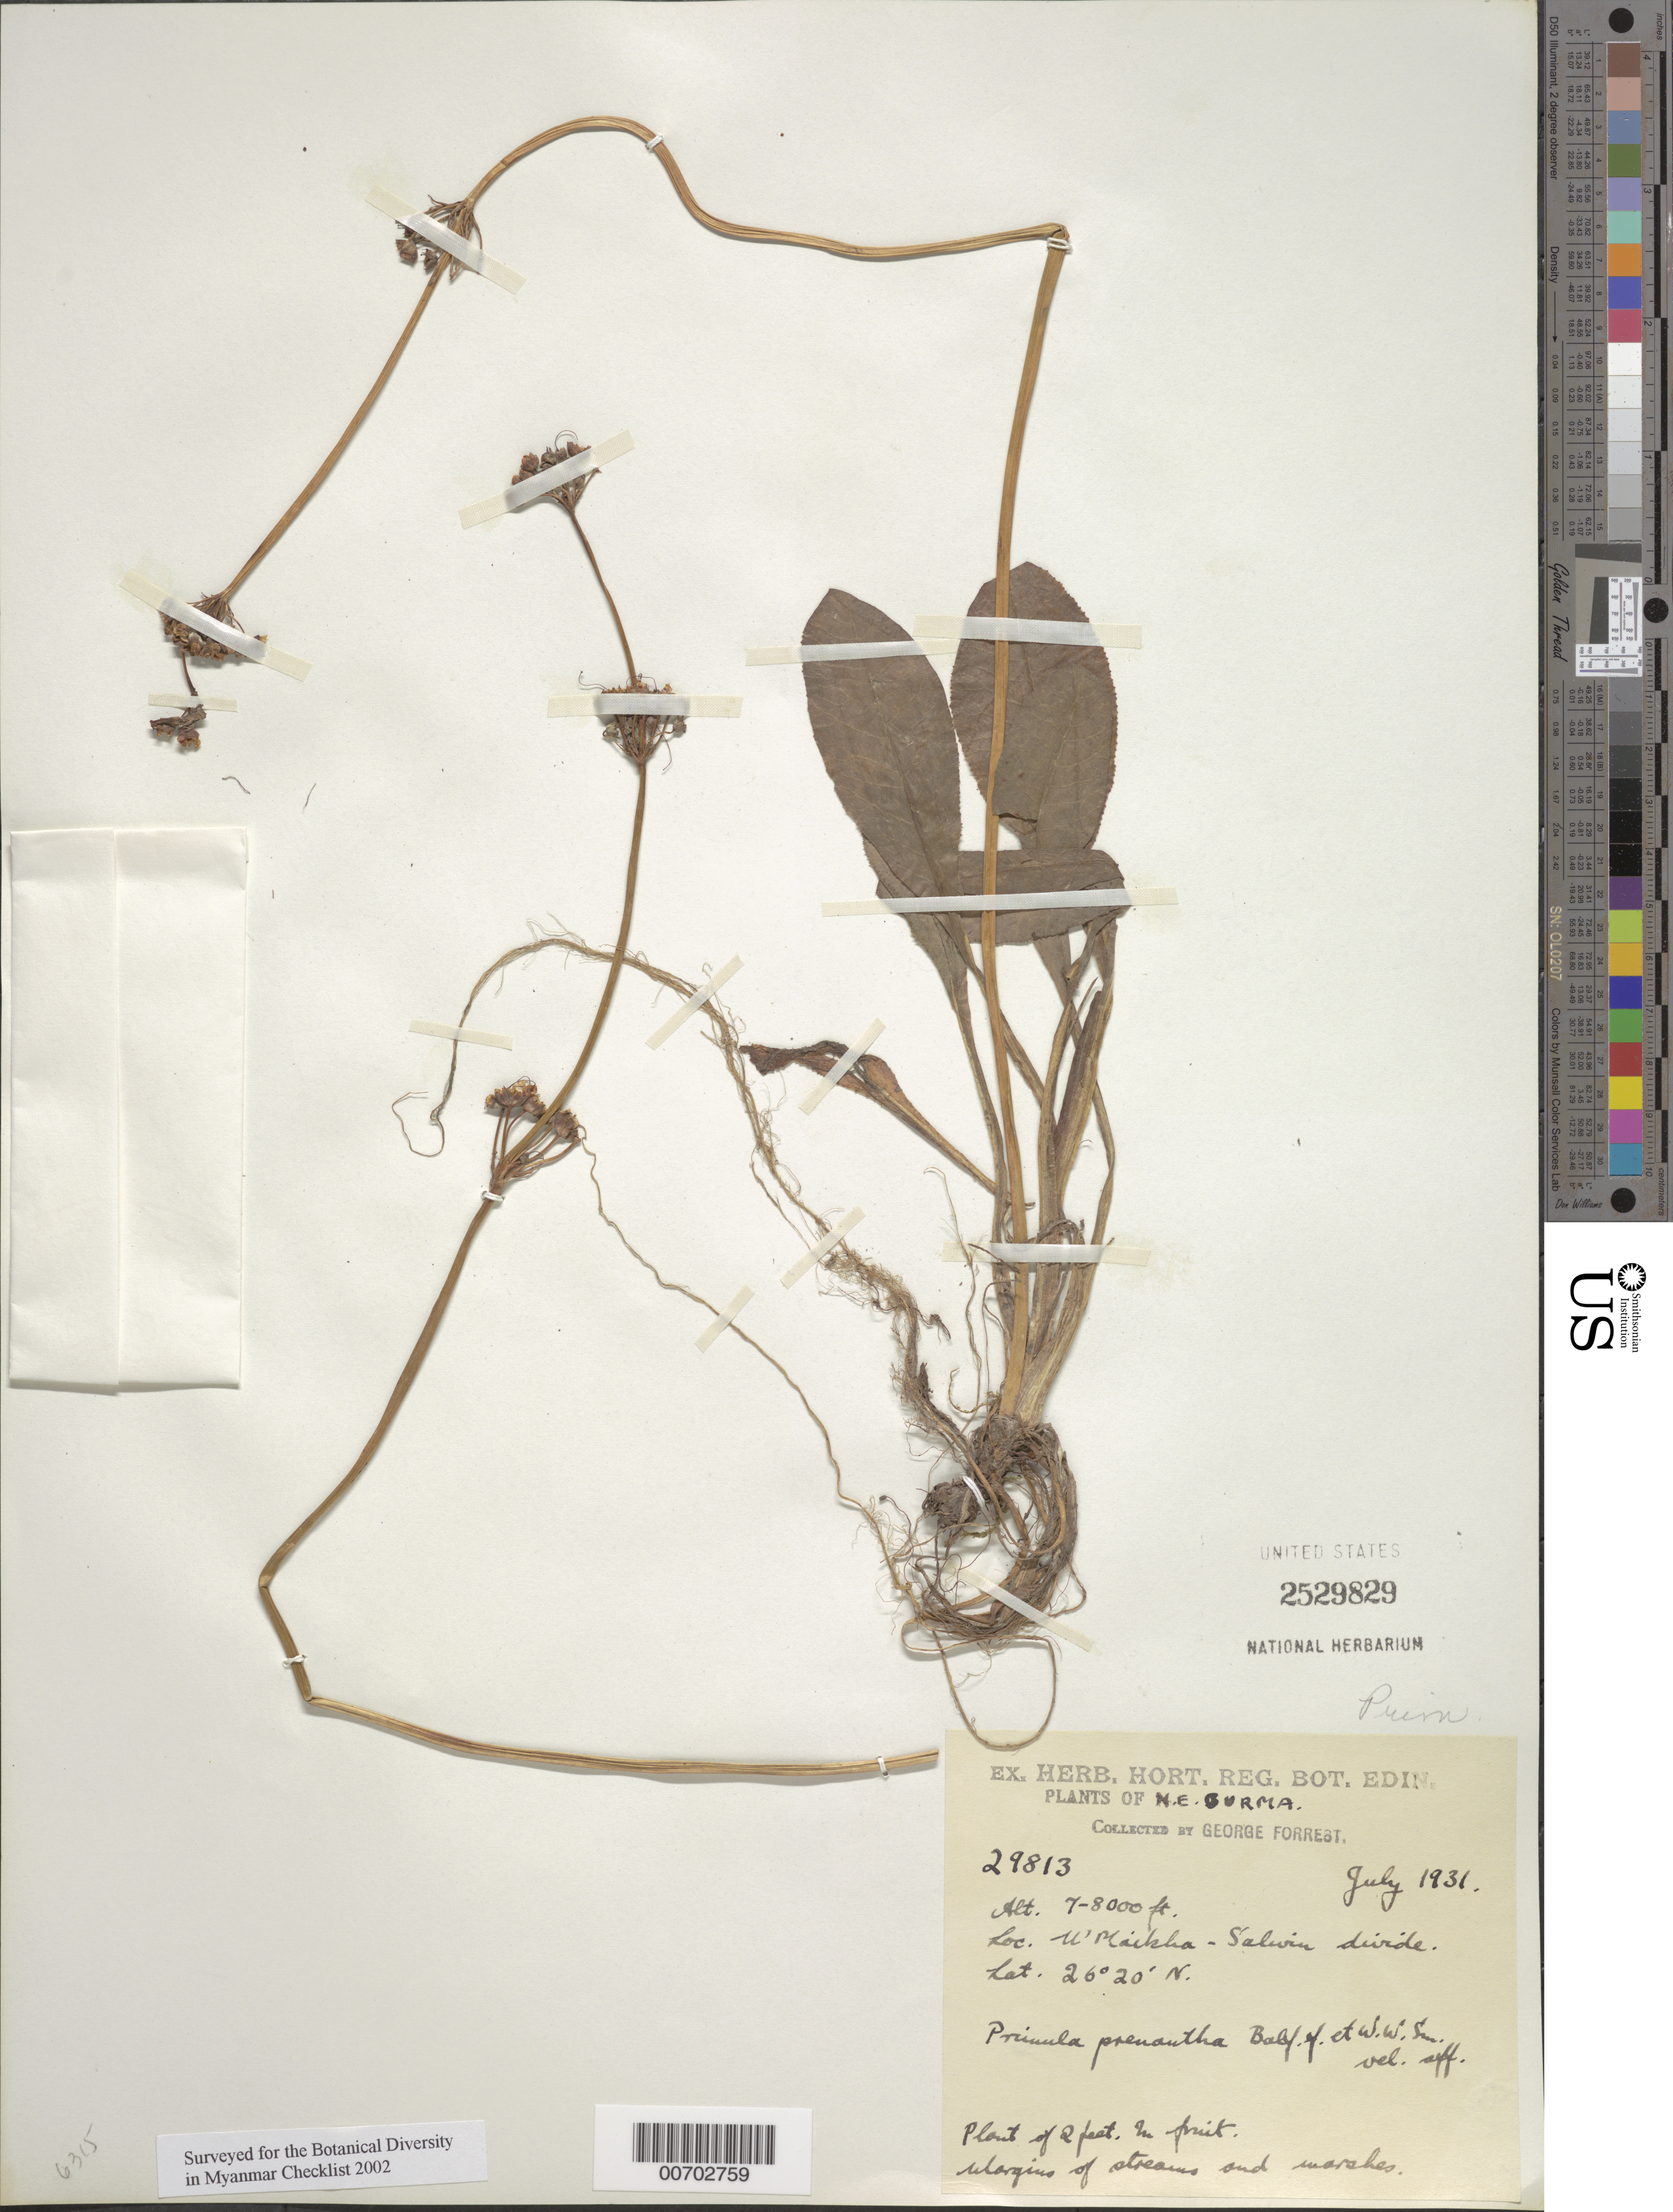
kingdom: Plantae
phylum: Tracheophyta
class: Magnoliopsida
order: Ericales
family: Primulaceae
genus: Primula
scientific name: Primula prenantha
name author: Balf. f. & W.W. Sm.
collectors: G. Forrest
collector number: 29813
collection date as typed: Jun 1931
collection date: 1931-06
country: Myanmar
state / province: Kachin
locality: N'Maikha-Salwin Divide, W flank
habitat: Margins of streams and marshes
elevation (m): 2134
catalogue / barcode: US 2529829